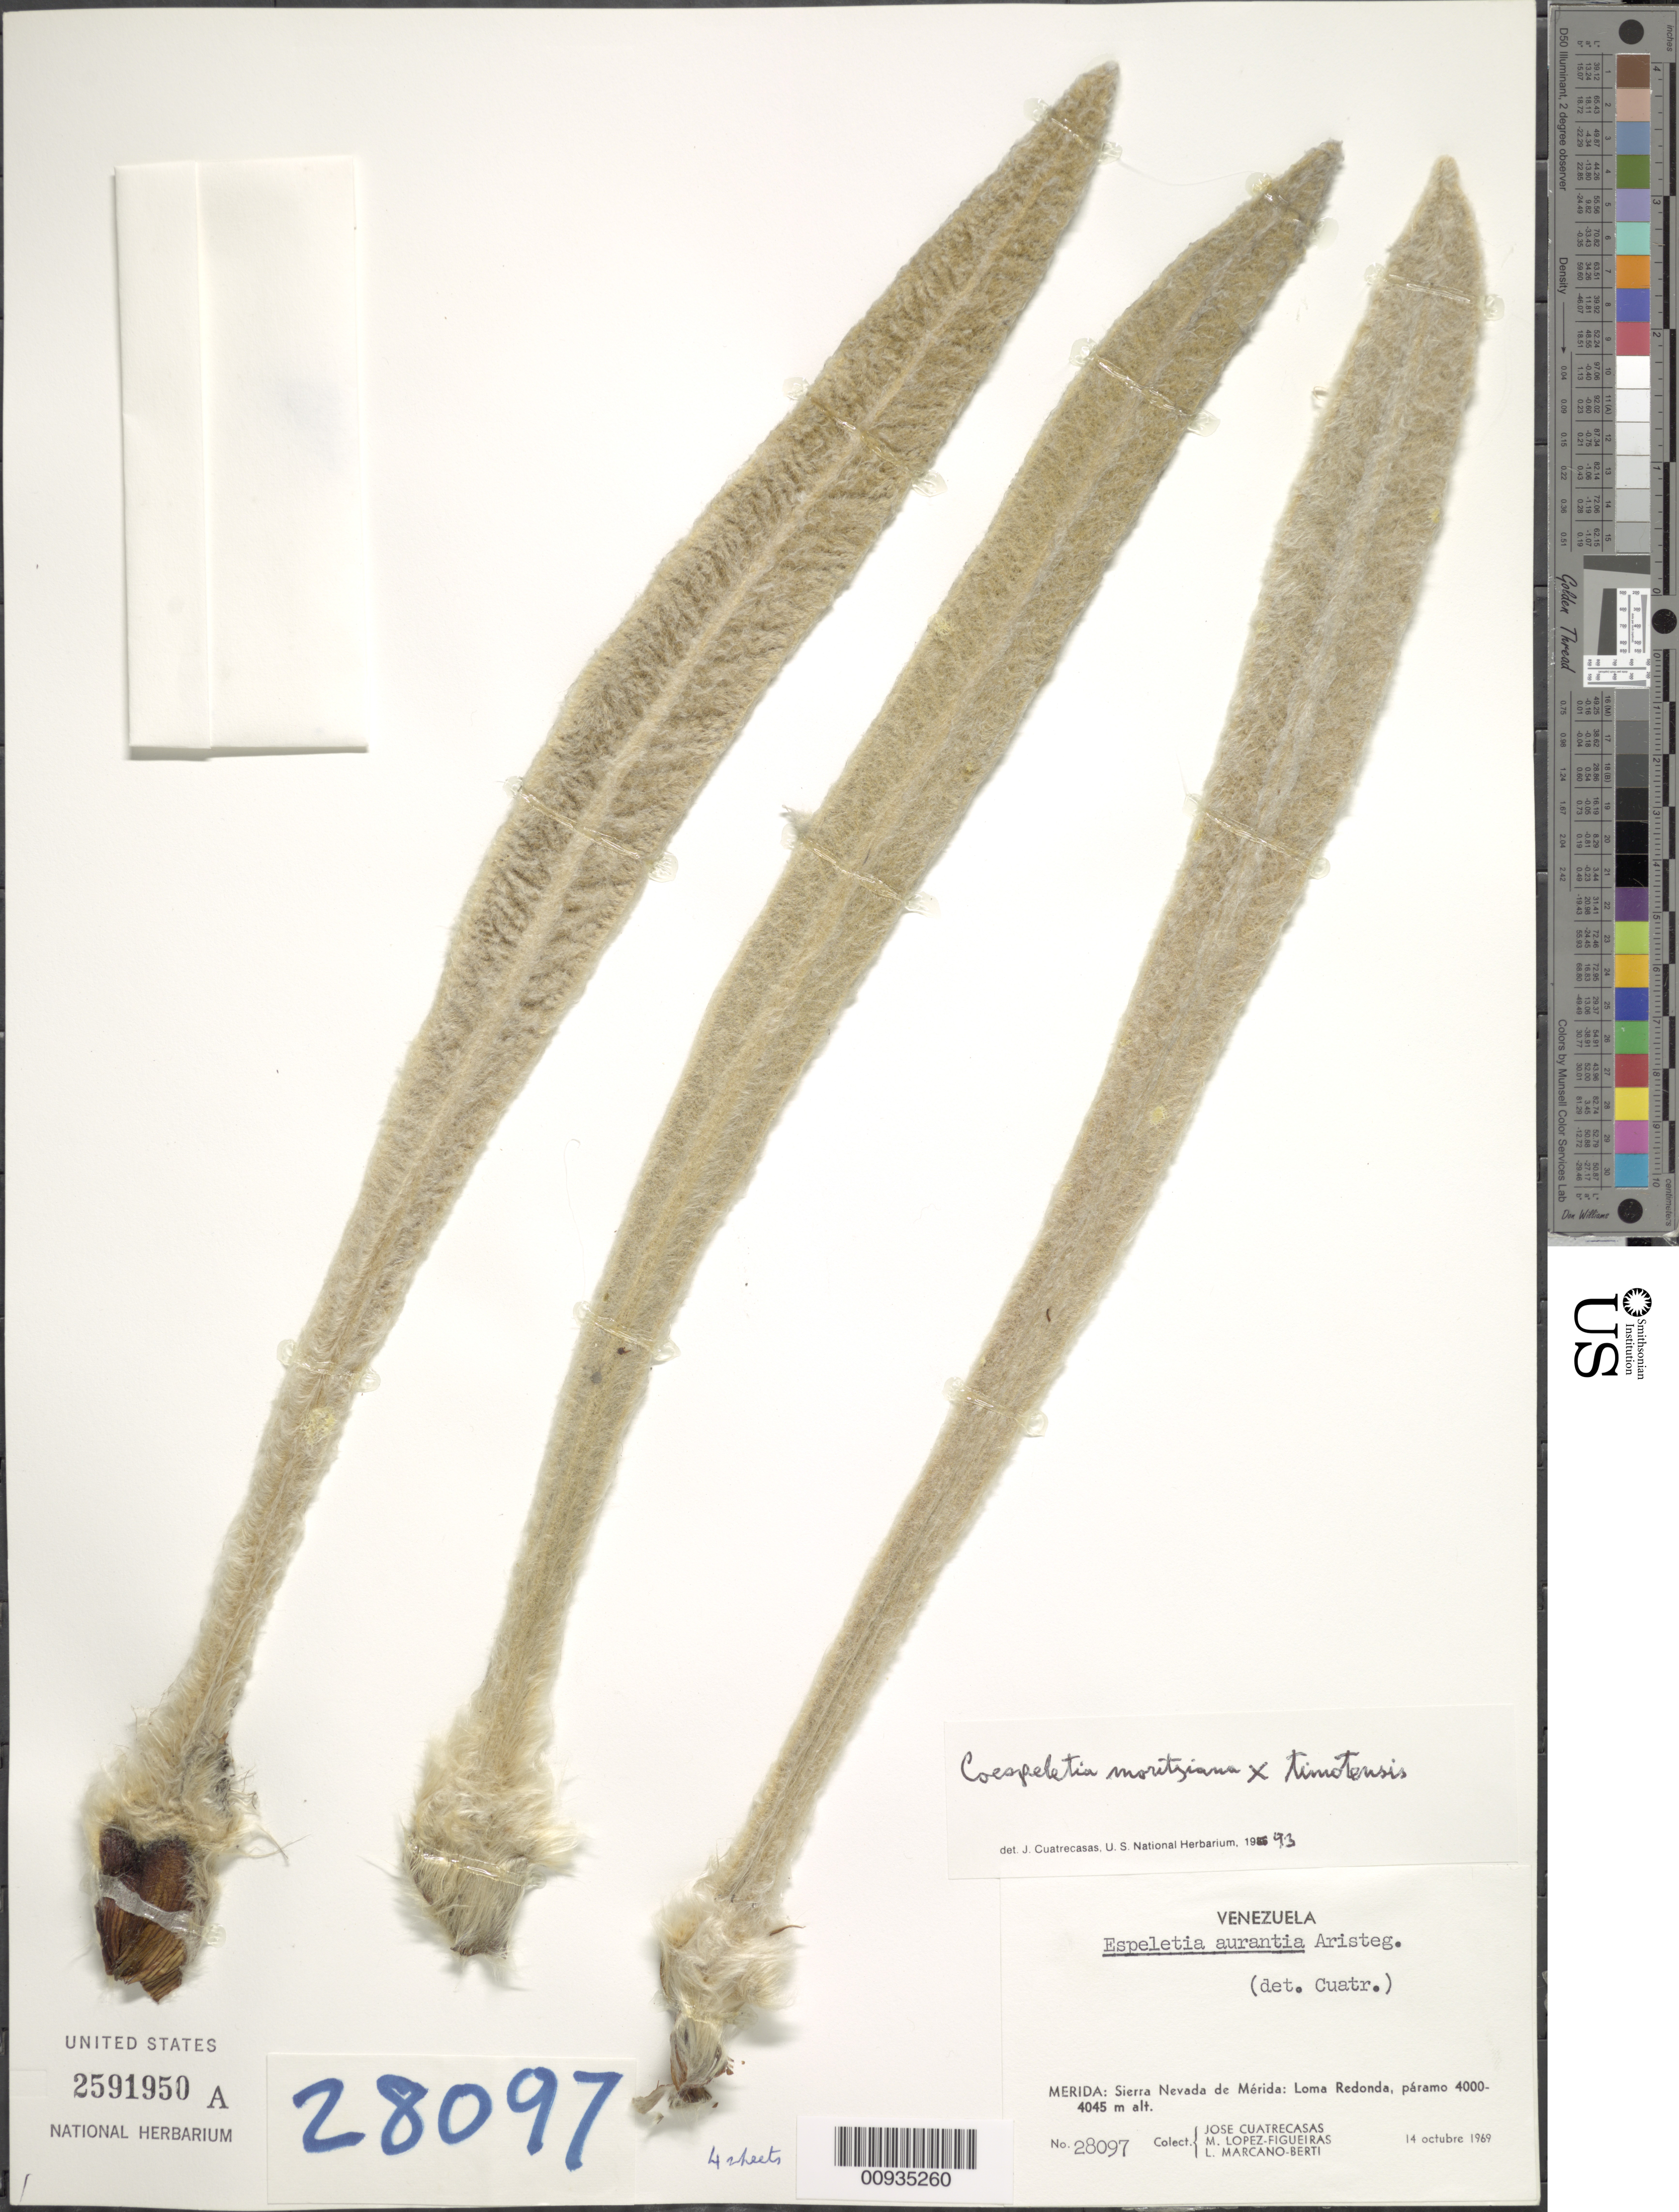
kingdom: Plantae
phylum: Tracheophyta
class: Magnoliopsida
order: Asterales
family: Asteraceae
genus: Coespeletia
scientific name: Coespeletia moritziana x C. timotensis (Cuatrec.) Cuatrec.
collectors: J. Cuatrecasas, M. López Figueiras & L. Marcano-Berti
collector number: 28097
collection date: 1969-10-14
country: Venezuela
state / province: Mérida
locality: Sierra Nevada de Merida: Loma Redonda, paramo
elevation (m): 4000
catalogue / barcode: US 2591950A